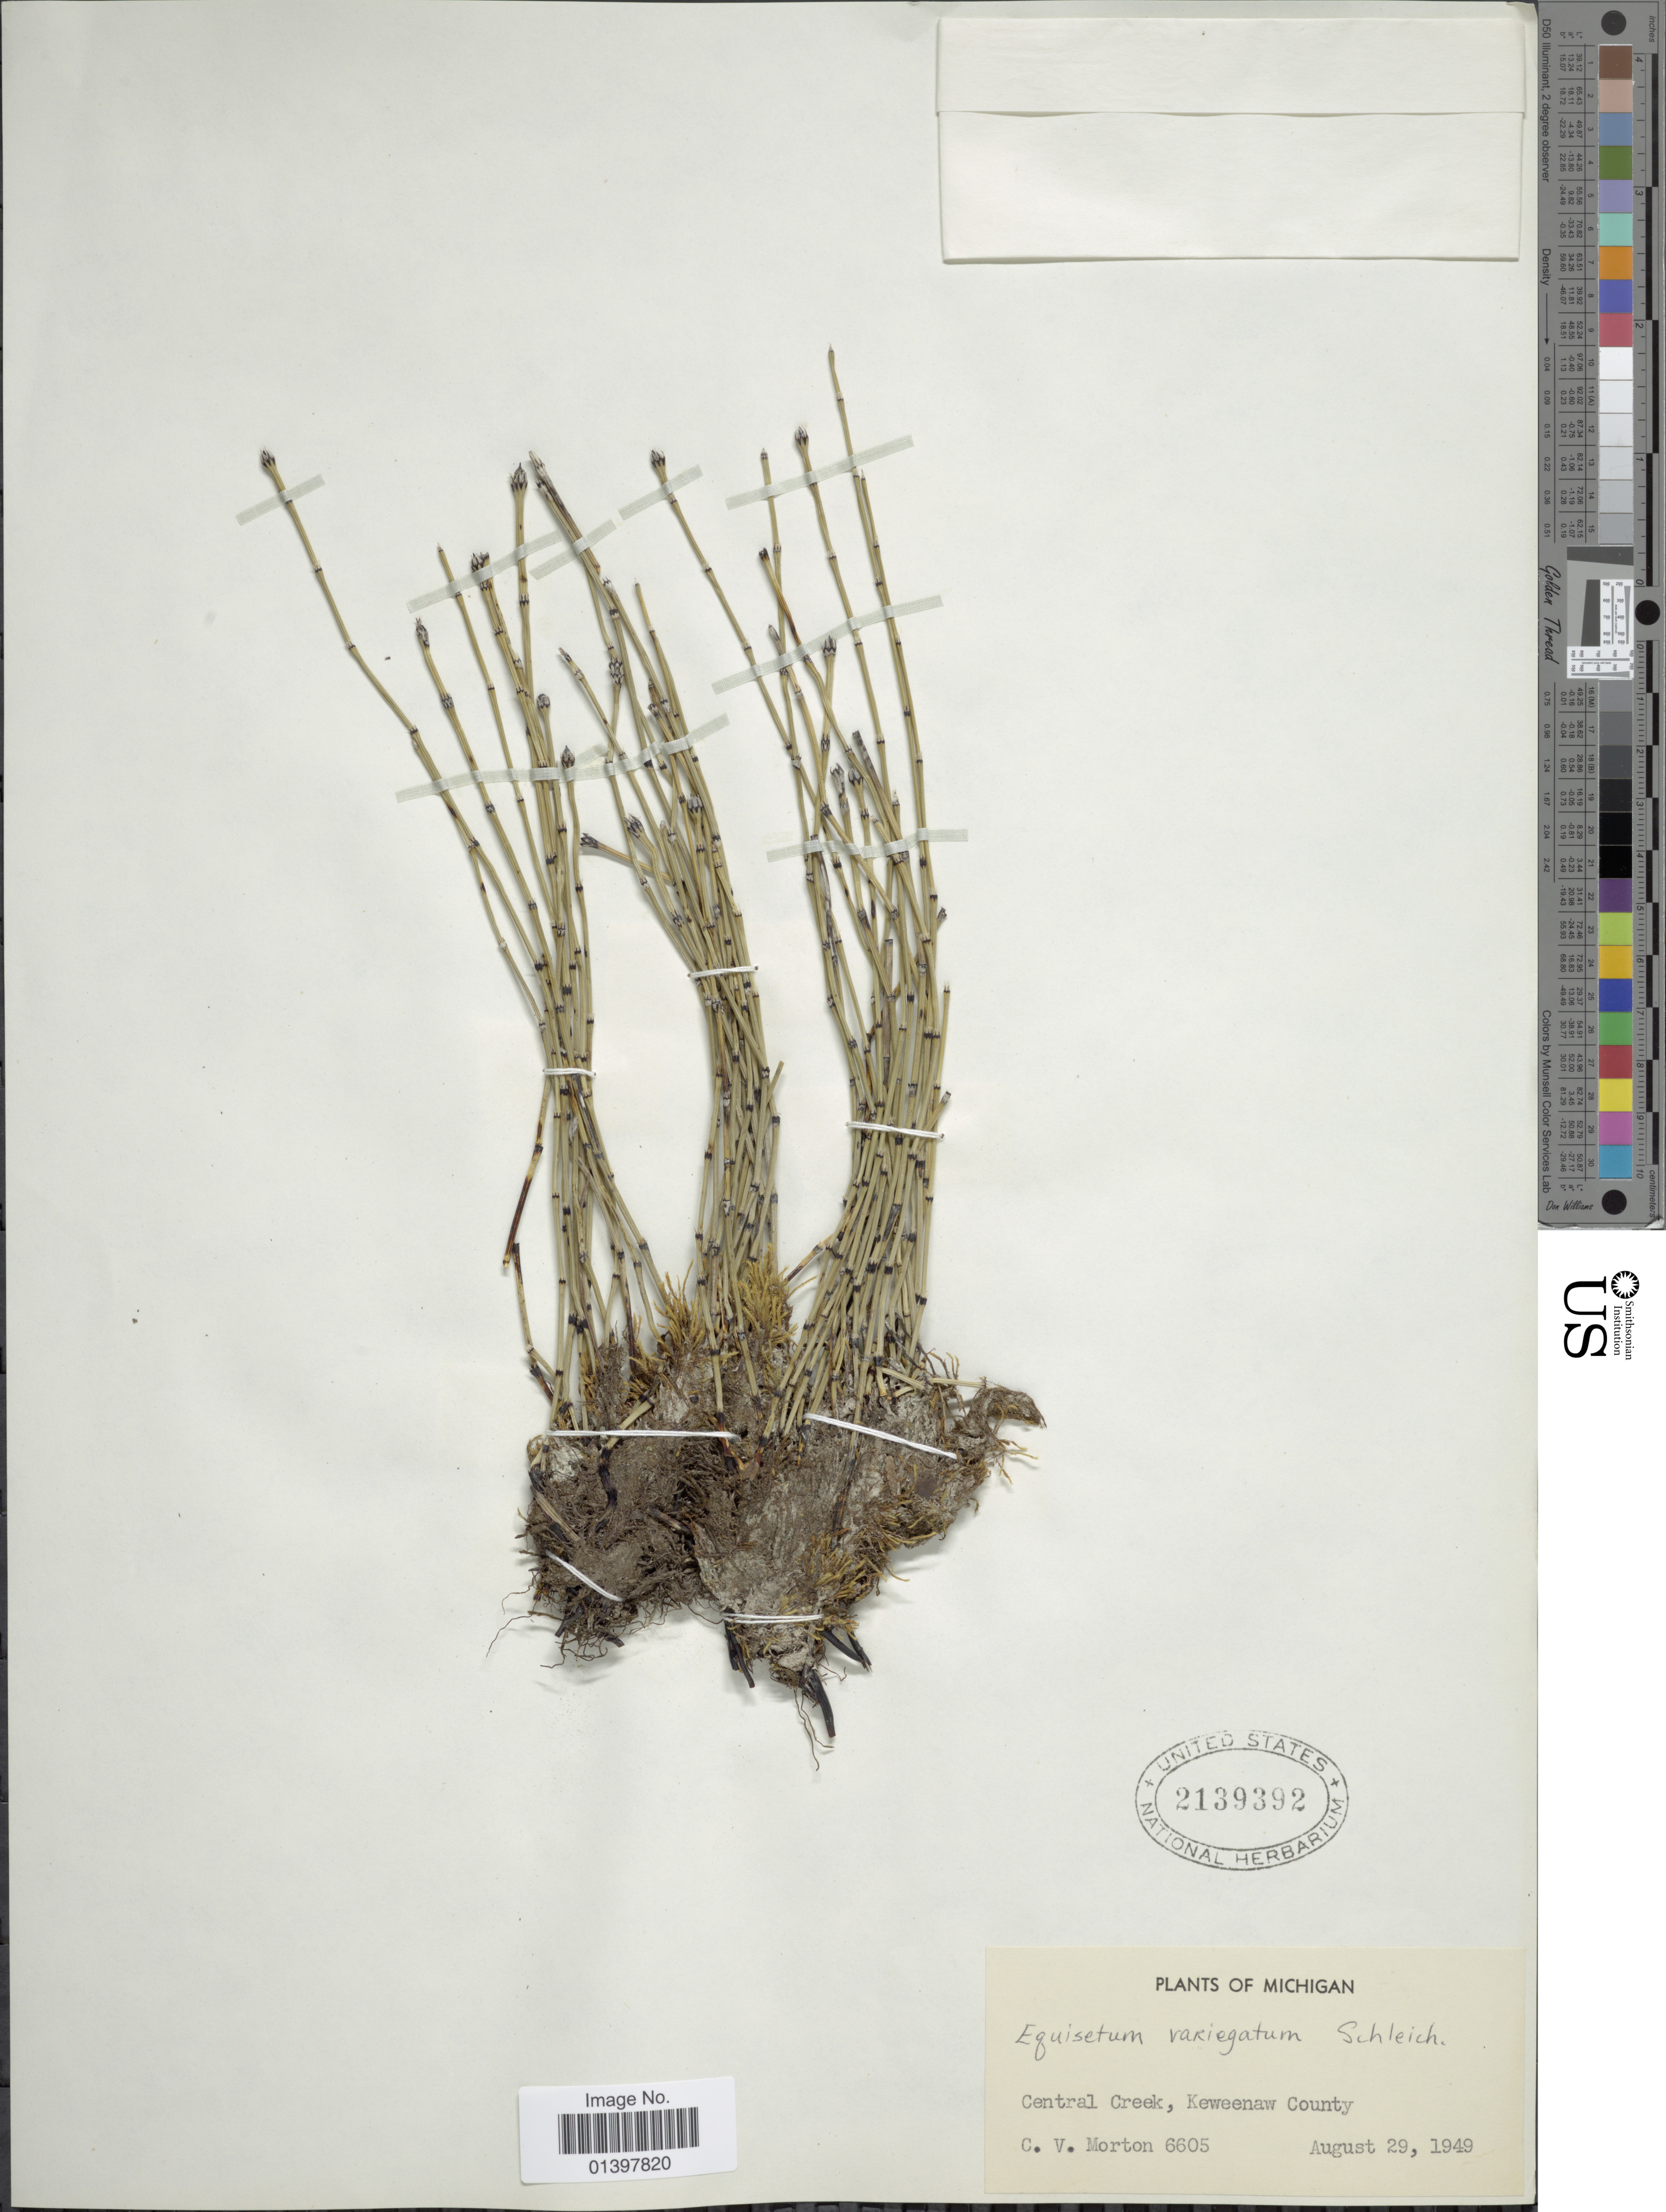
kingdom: Plantae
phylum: Tracheophyta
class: Polypodiopsida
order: Equisetales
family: Equisetaceae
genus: Equisetum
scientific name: Equisetum variegatum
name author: Schleich. ex F. Weber & D. Mohr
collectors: C. V. Morton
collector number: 6605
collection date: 1949-08-29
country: United States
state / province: Michigan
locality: Central Creek, keweenaw County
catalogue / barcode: US 2139392